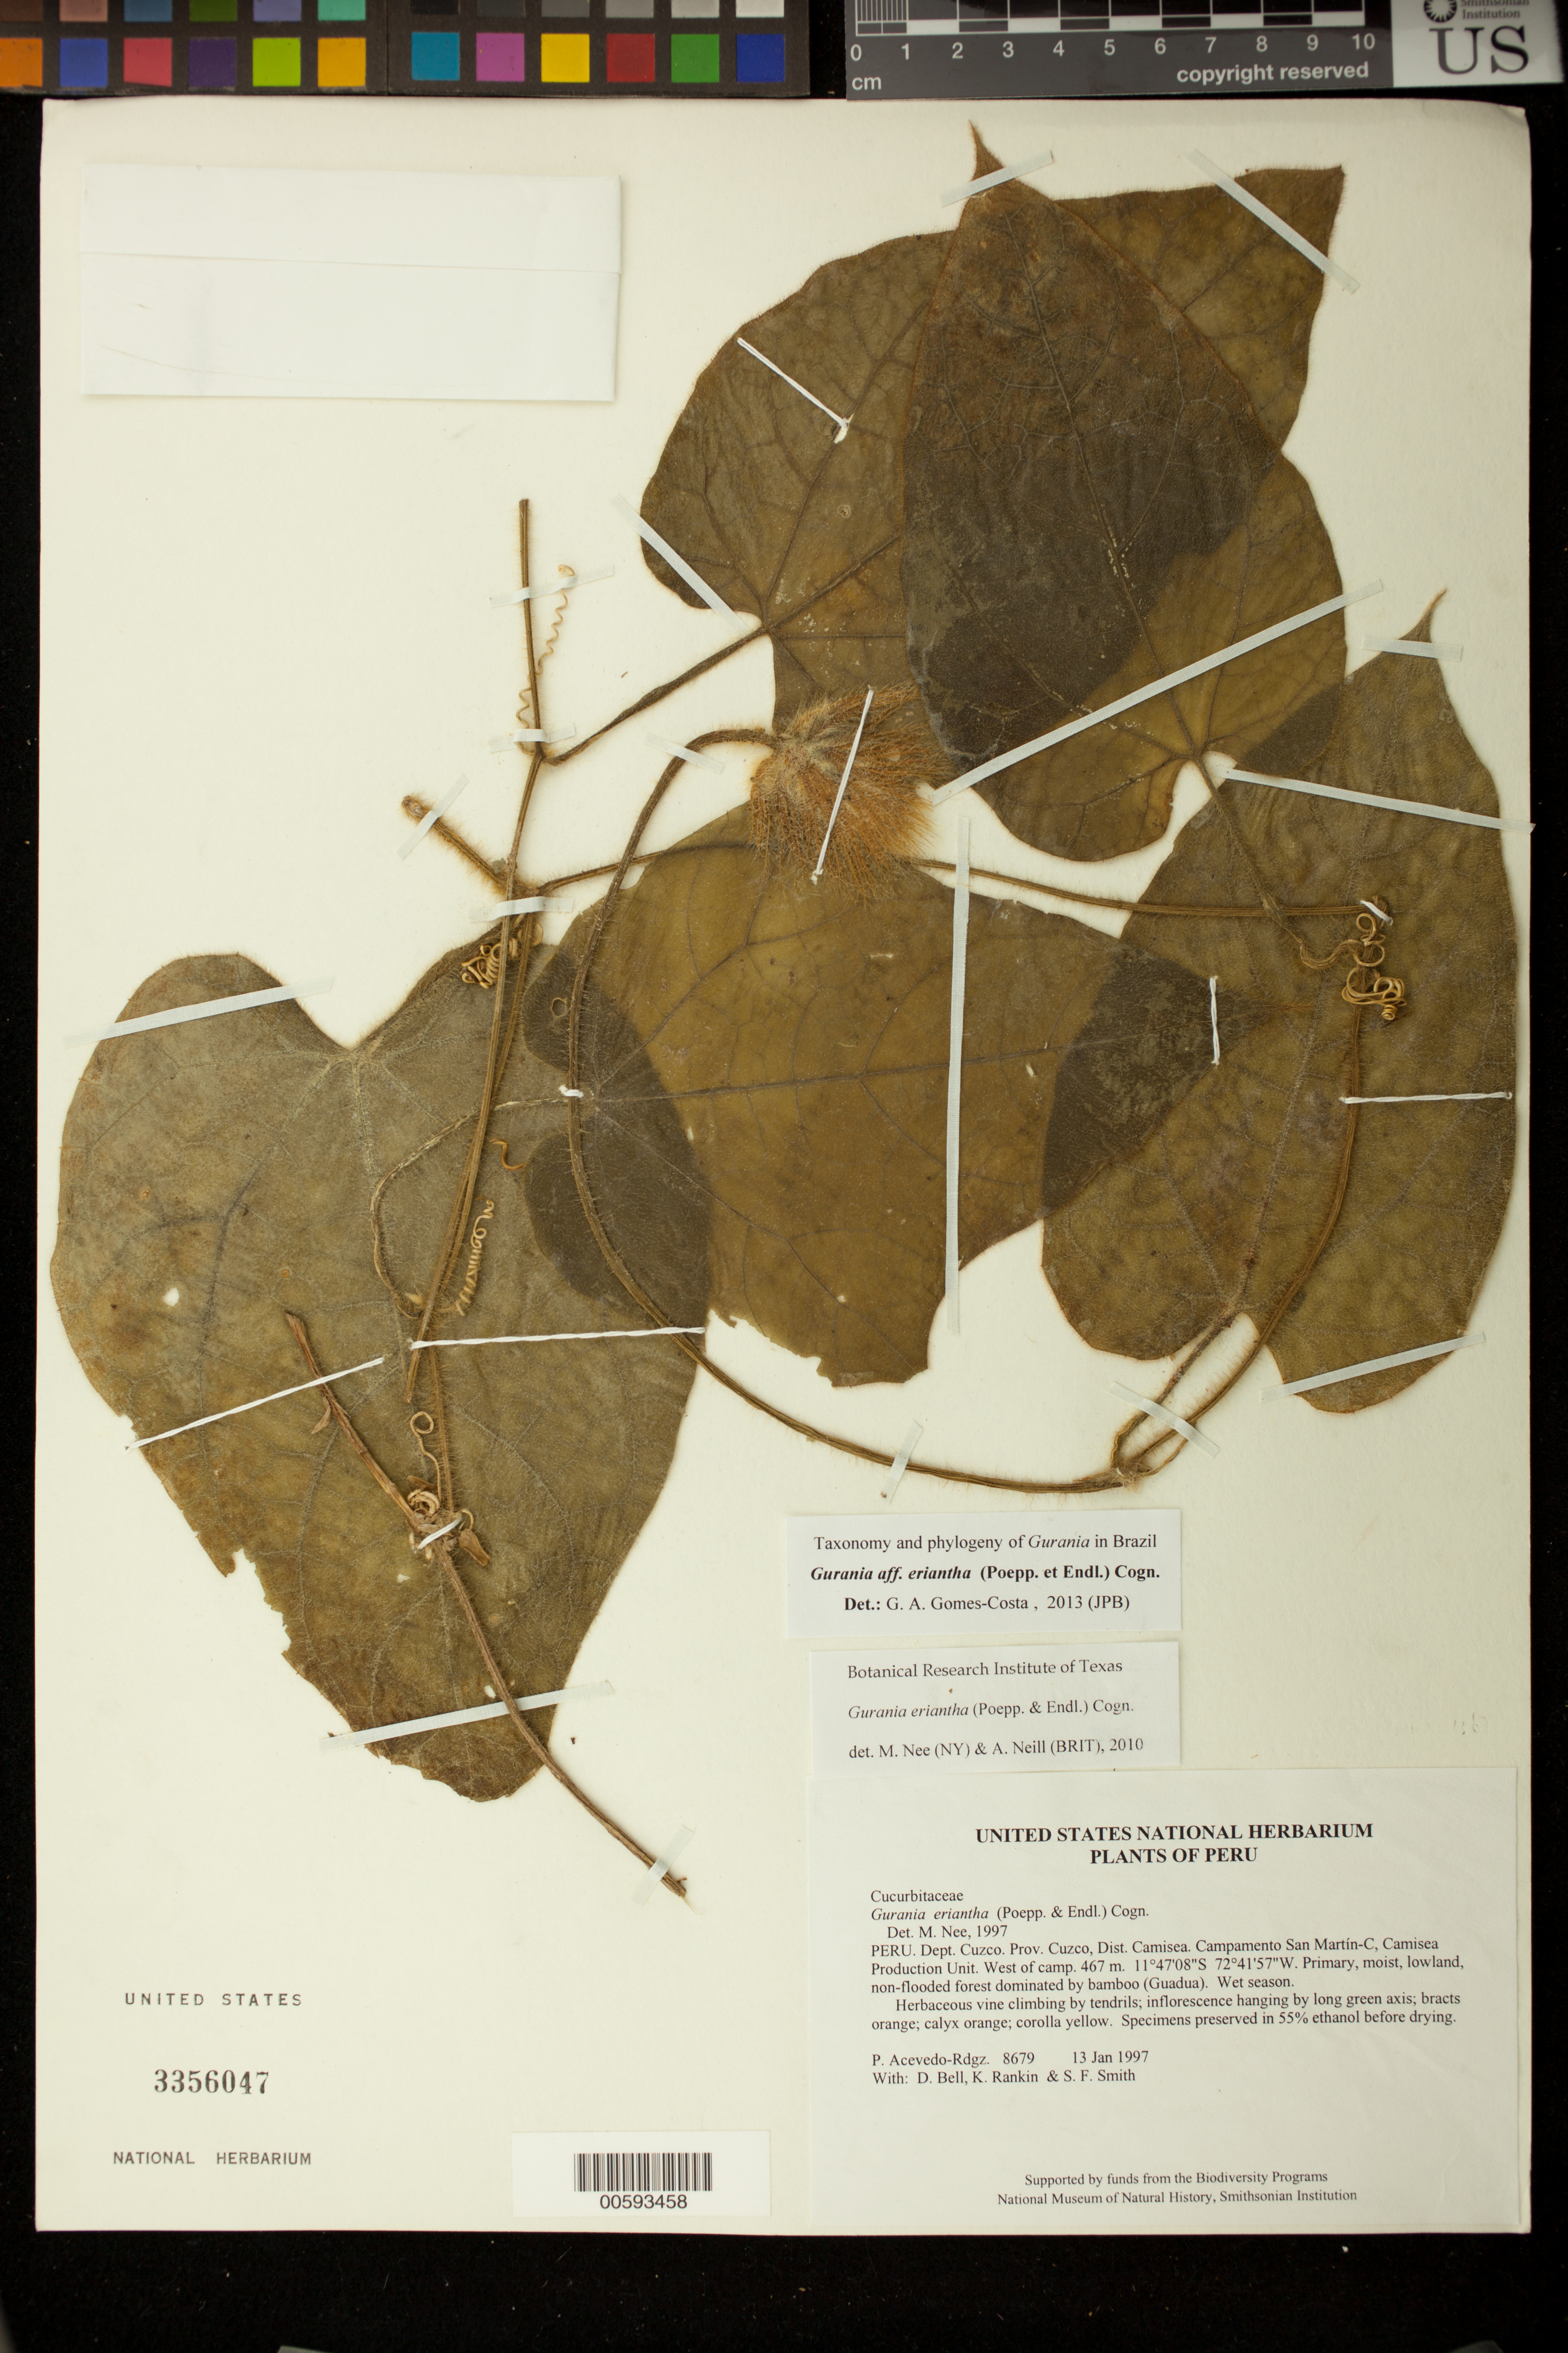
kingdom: Plantae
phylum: Tracheophyta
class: Magnoliopsida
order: Cucurbitales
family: Cucurbitaceae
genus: Gurania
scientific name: Gurania eriantha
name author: (Poepp. & Endl.) Cogn.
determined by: Nee, Michael H.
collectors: P. Acevedo-Rodr., D. A. Bell, K. B. Rankin & S.F. Smith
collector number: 8679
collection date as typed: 13 Jan 1997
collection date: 1997-01-13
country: Peru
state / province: Cusco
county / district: Cusco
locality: Districto Camisea, Campamento San Martín-C, Camisea Production Unit. West of camp.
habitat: Primary, moist, lowland, non-flooded forest dominated by bamboo (Guadua). Wet season.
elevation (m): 467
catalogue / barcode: US 3356047